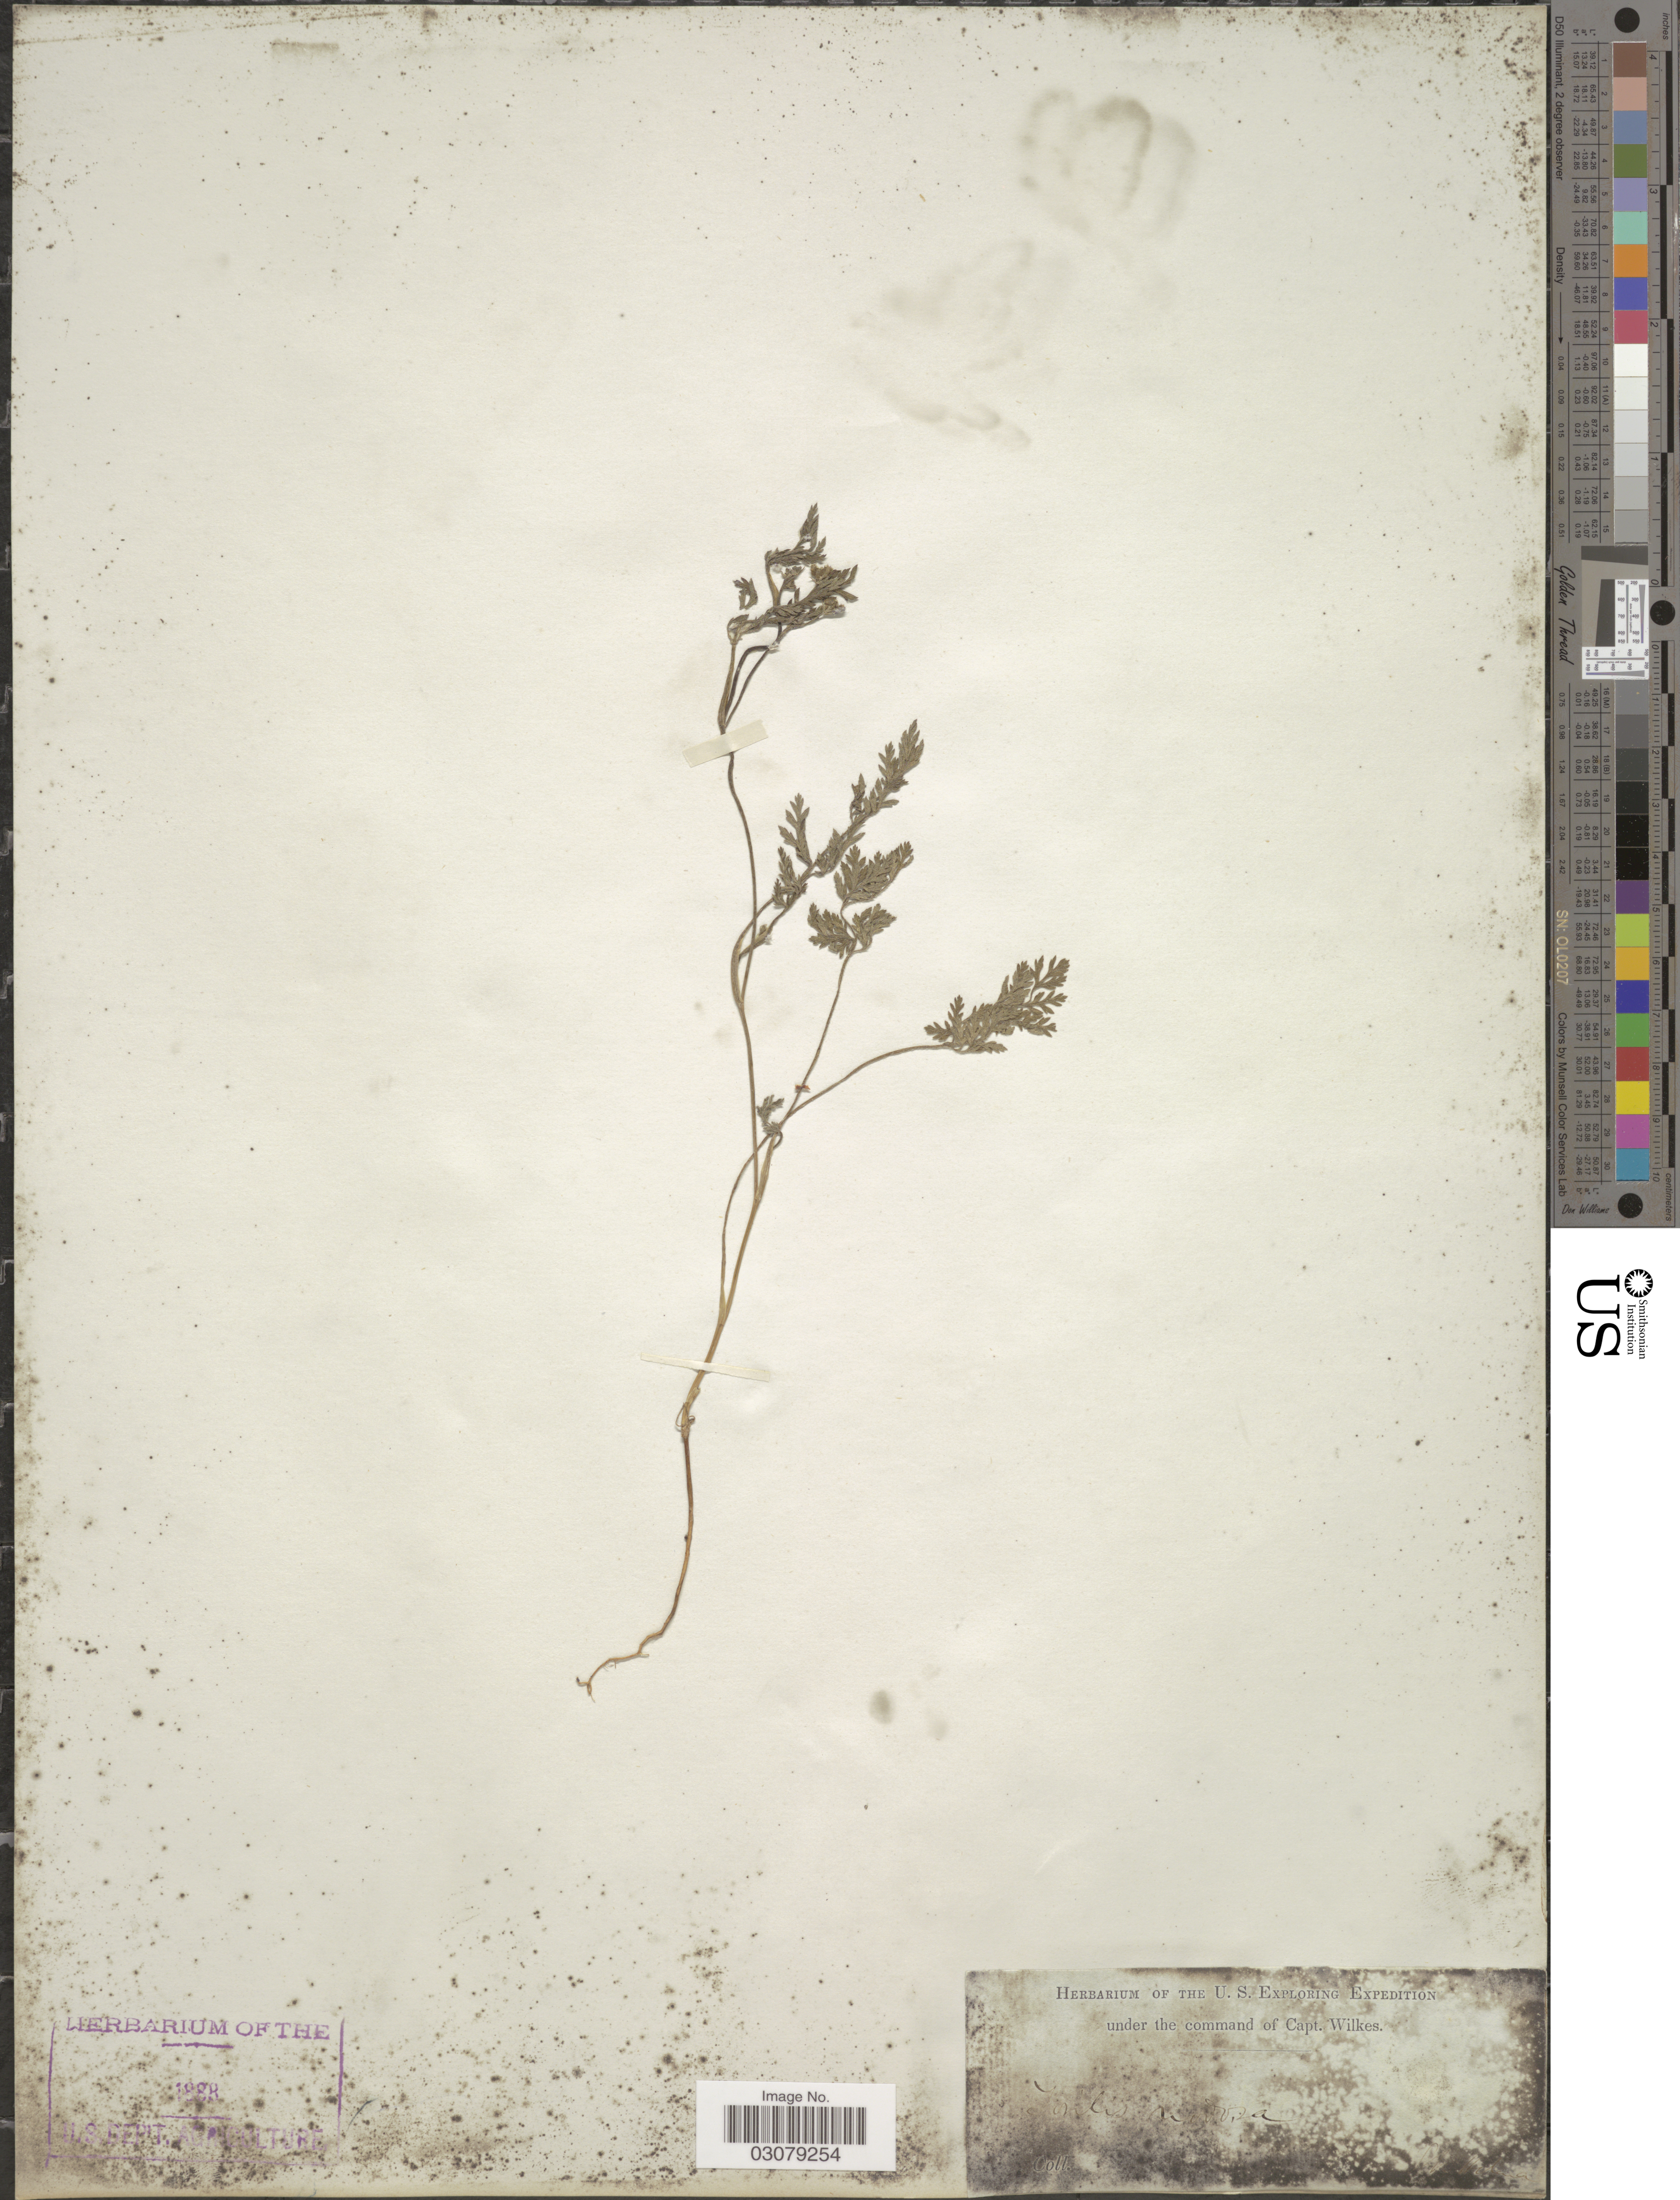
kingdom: Plantae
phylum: Tracheophyta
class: Magnoliopsida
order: Apiales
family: Apiaceae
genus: Torilis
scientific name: Torilis nodosa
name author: (L.) Gaertn.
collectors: Wilkes Explor. Exped.